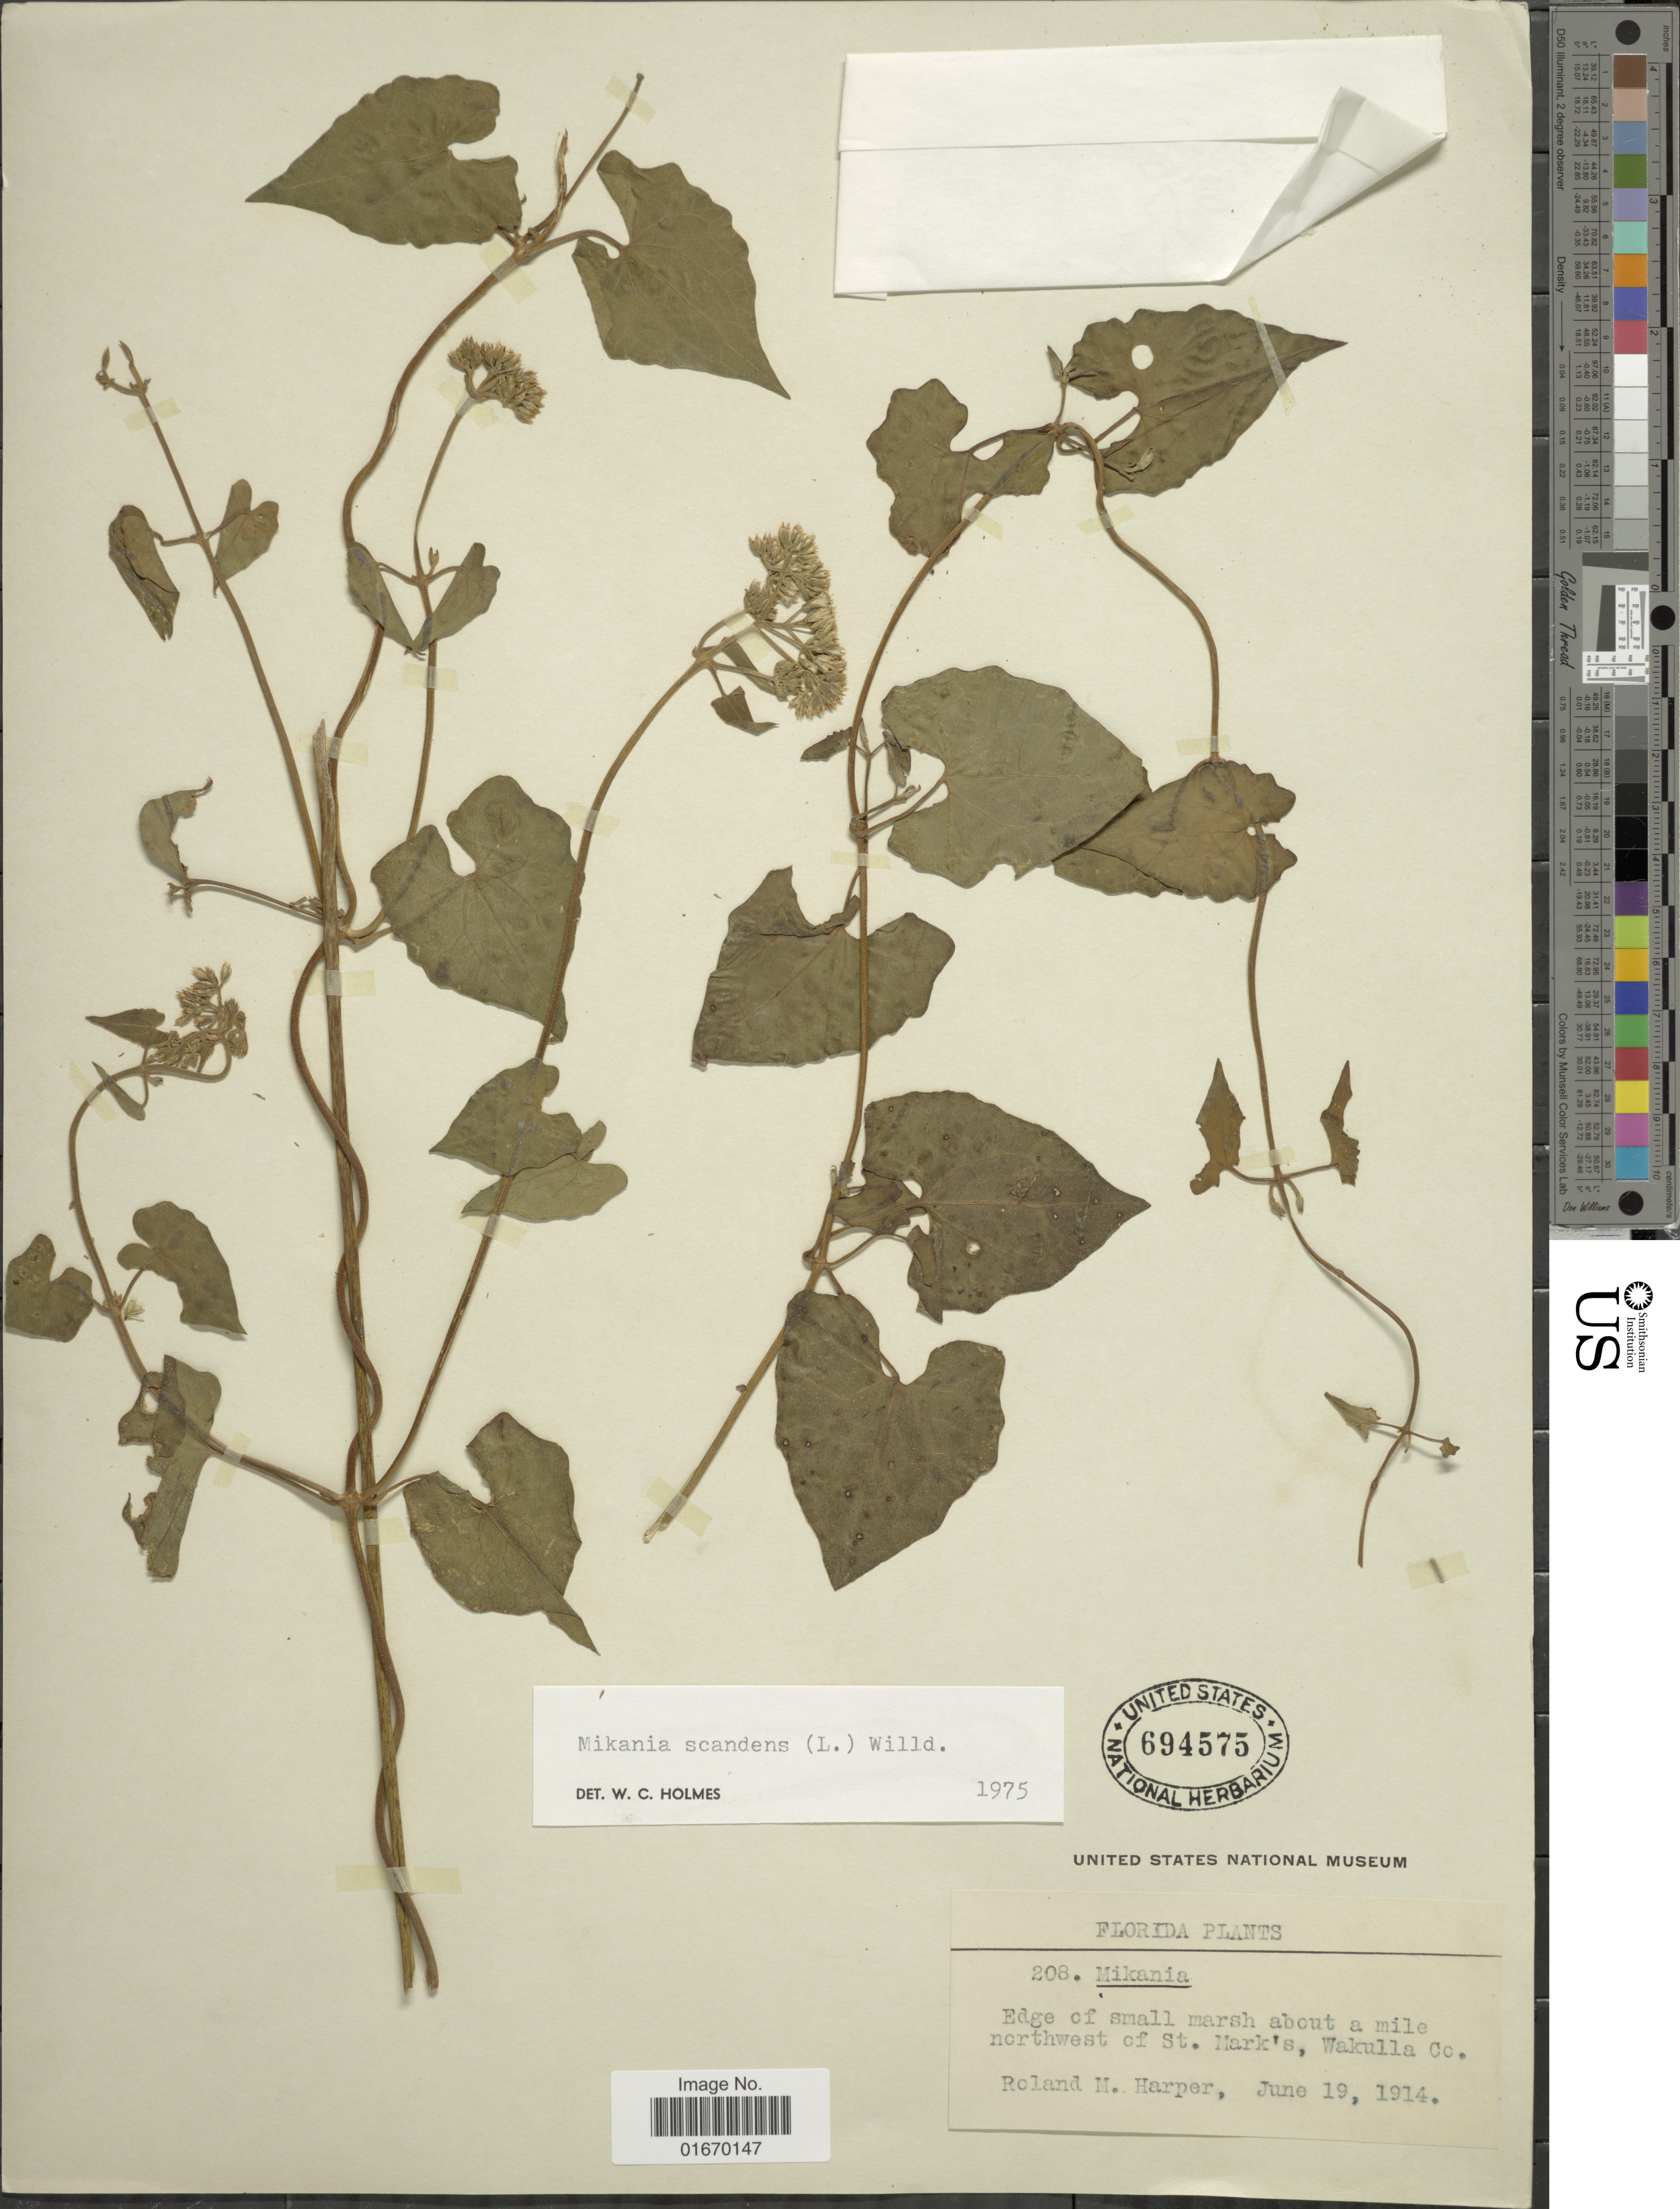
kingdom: Plantae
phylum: Tracheophyta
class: Magnoliopsida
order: Asterales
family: Asteraceae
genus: Mikania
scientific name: Mikania scandens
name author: (L.) Willd.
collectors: R. M. Harper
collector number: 208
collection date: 1914-06-19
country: United States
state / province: Florida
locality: About a mile northwest of St. Mark's, Wakulla Co.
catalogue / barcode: US 694575